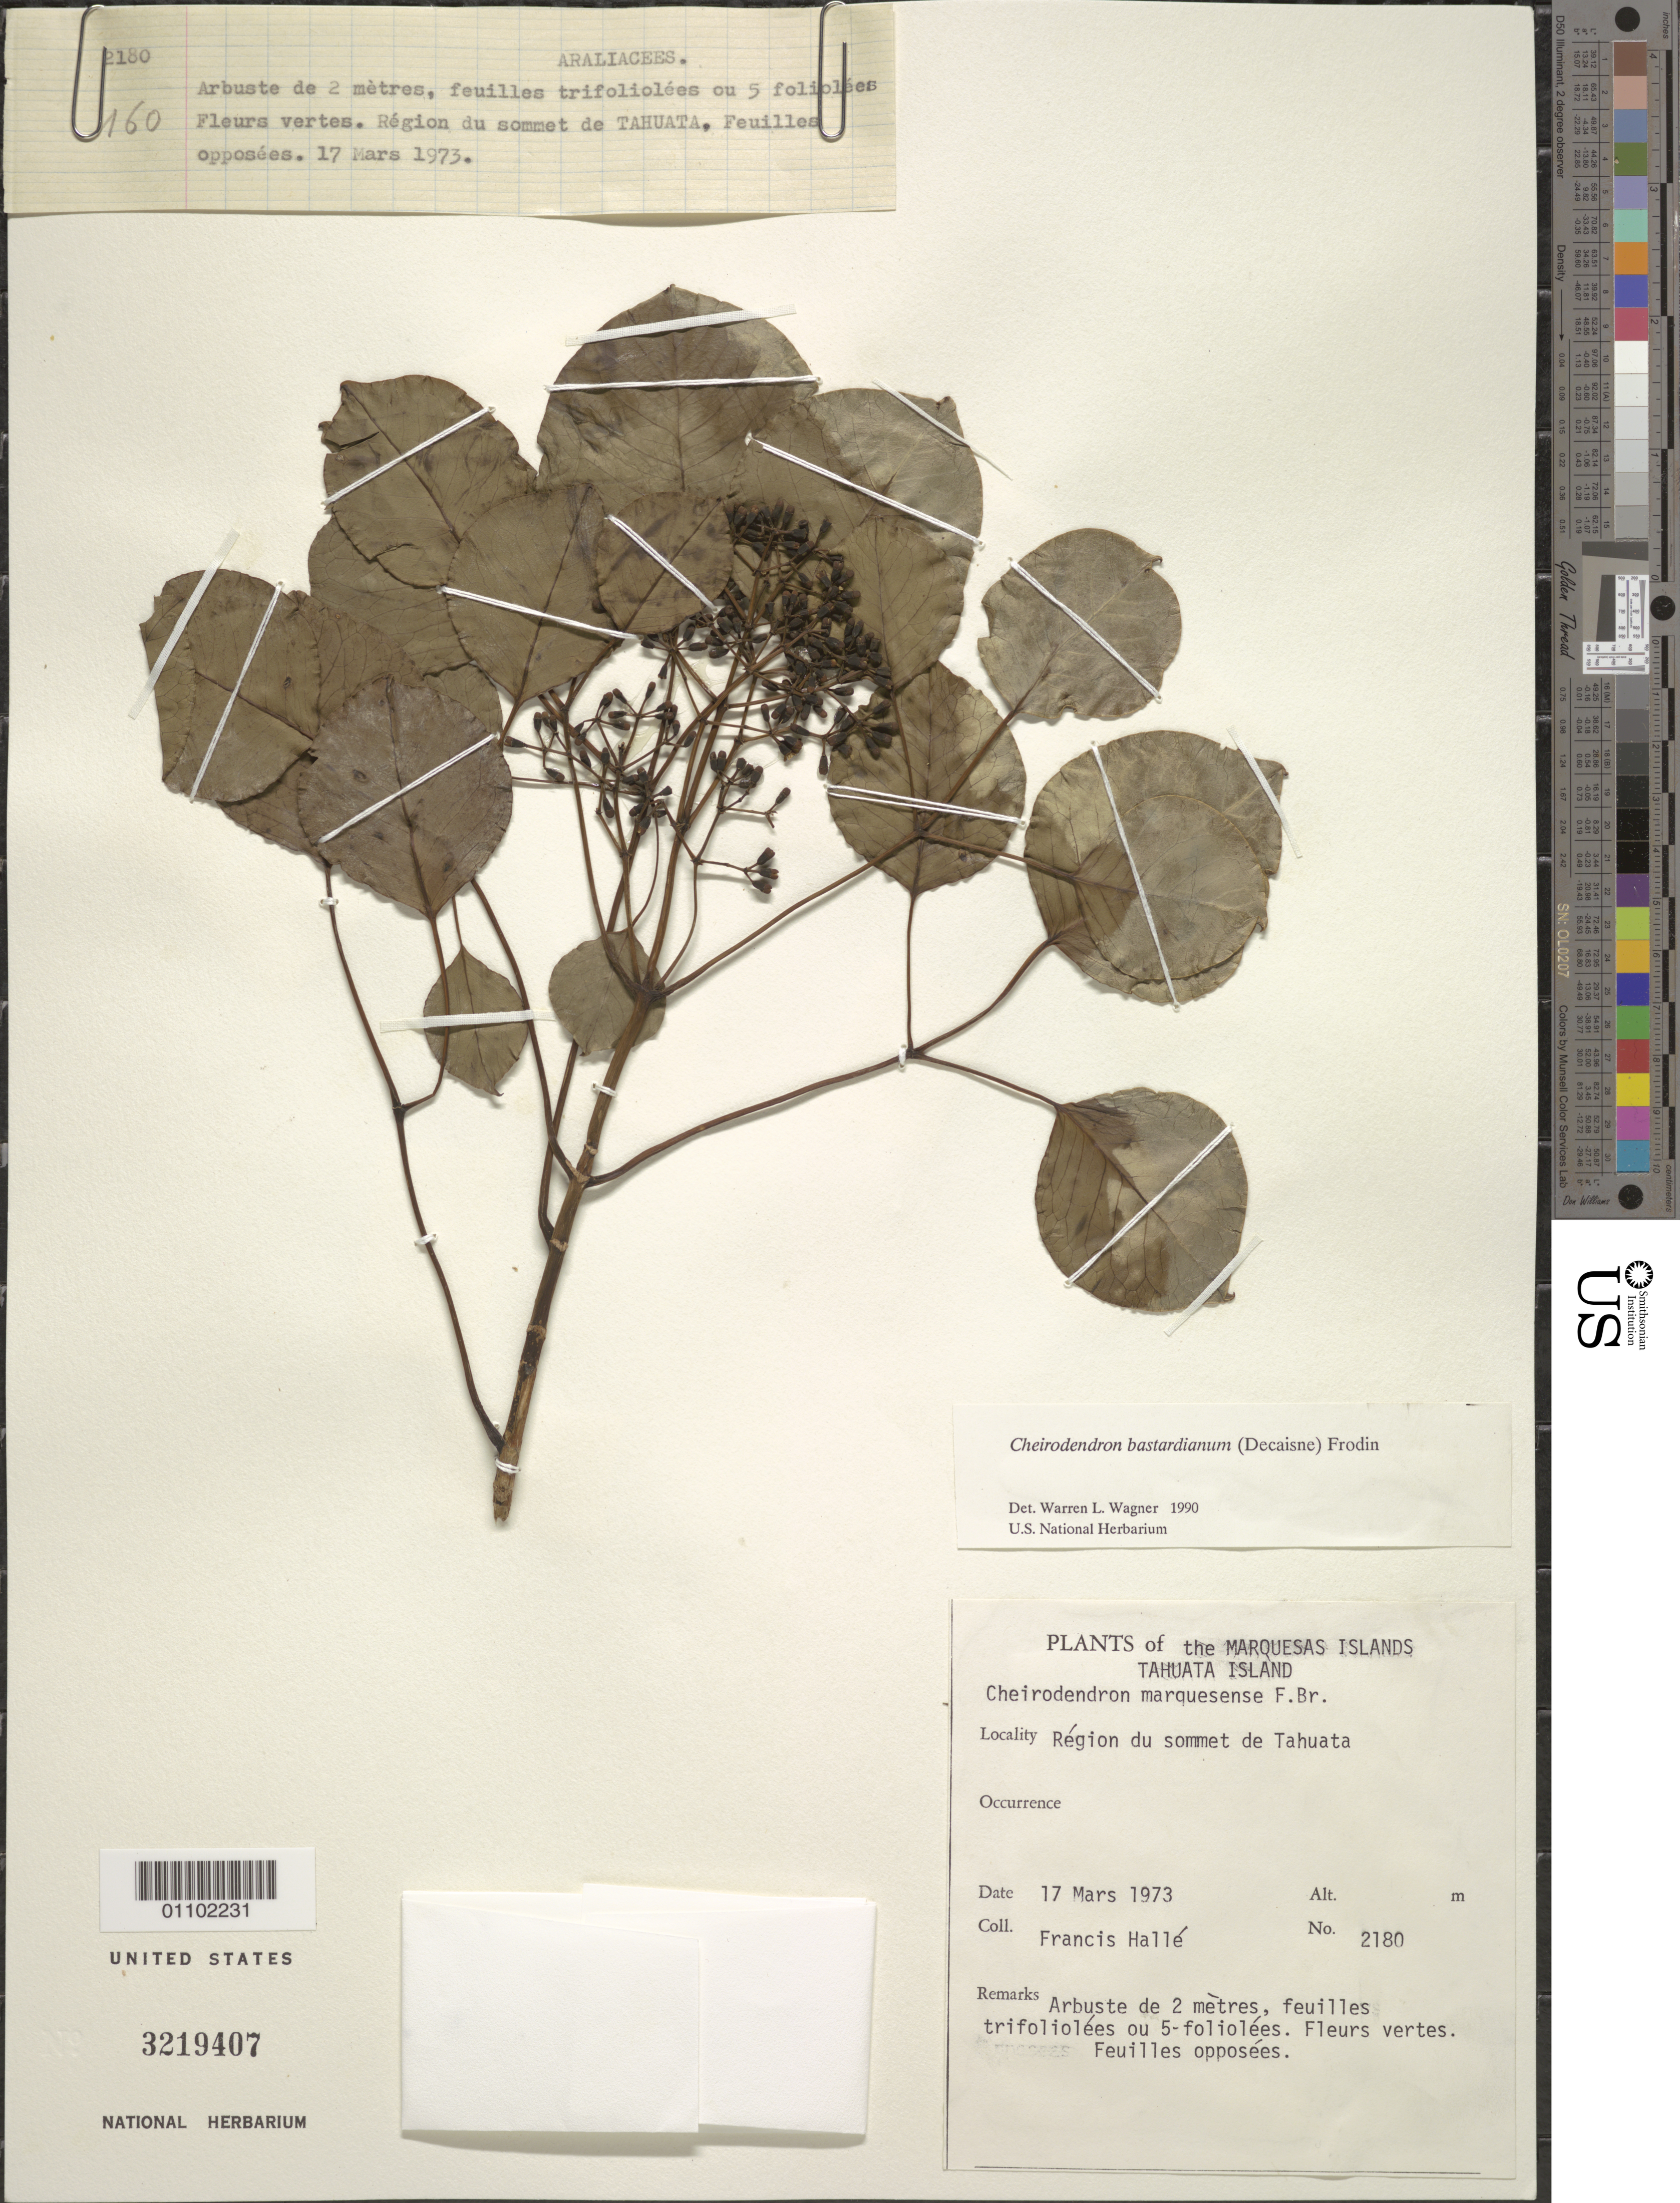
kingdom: Plantae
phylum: Tracheophyta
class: Magnoliopsida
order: Apiales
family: Araliaceae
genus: Cheirodendron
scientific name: Cheirodendron bastardianum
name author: (Decne.) Frodin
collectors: F. Hallé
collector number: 2180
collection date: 1973-03-17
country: French Polynesia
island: Tahuata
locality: Région du sommet de Tahuata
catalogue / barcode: US 3219407